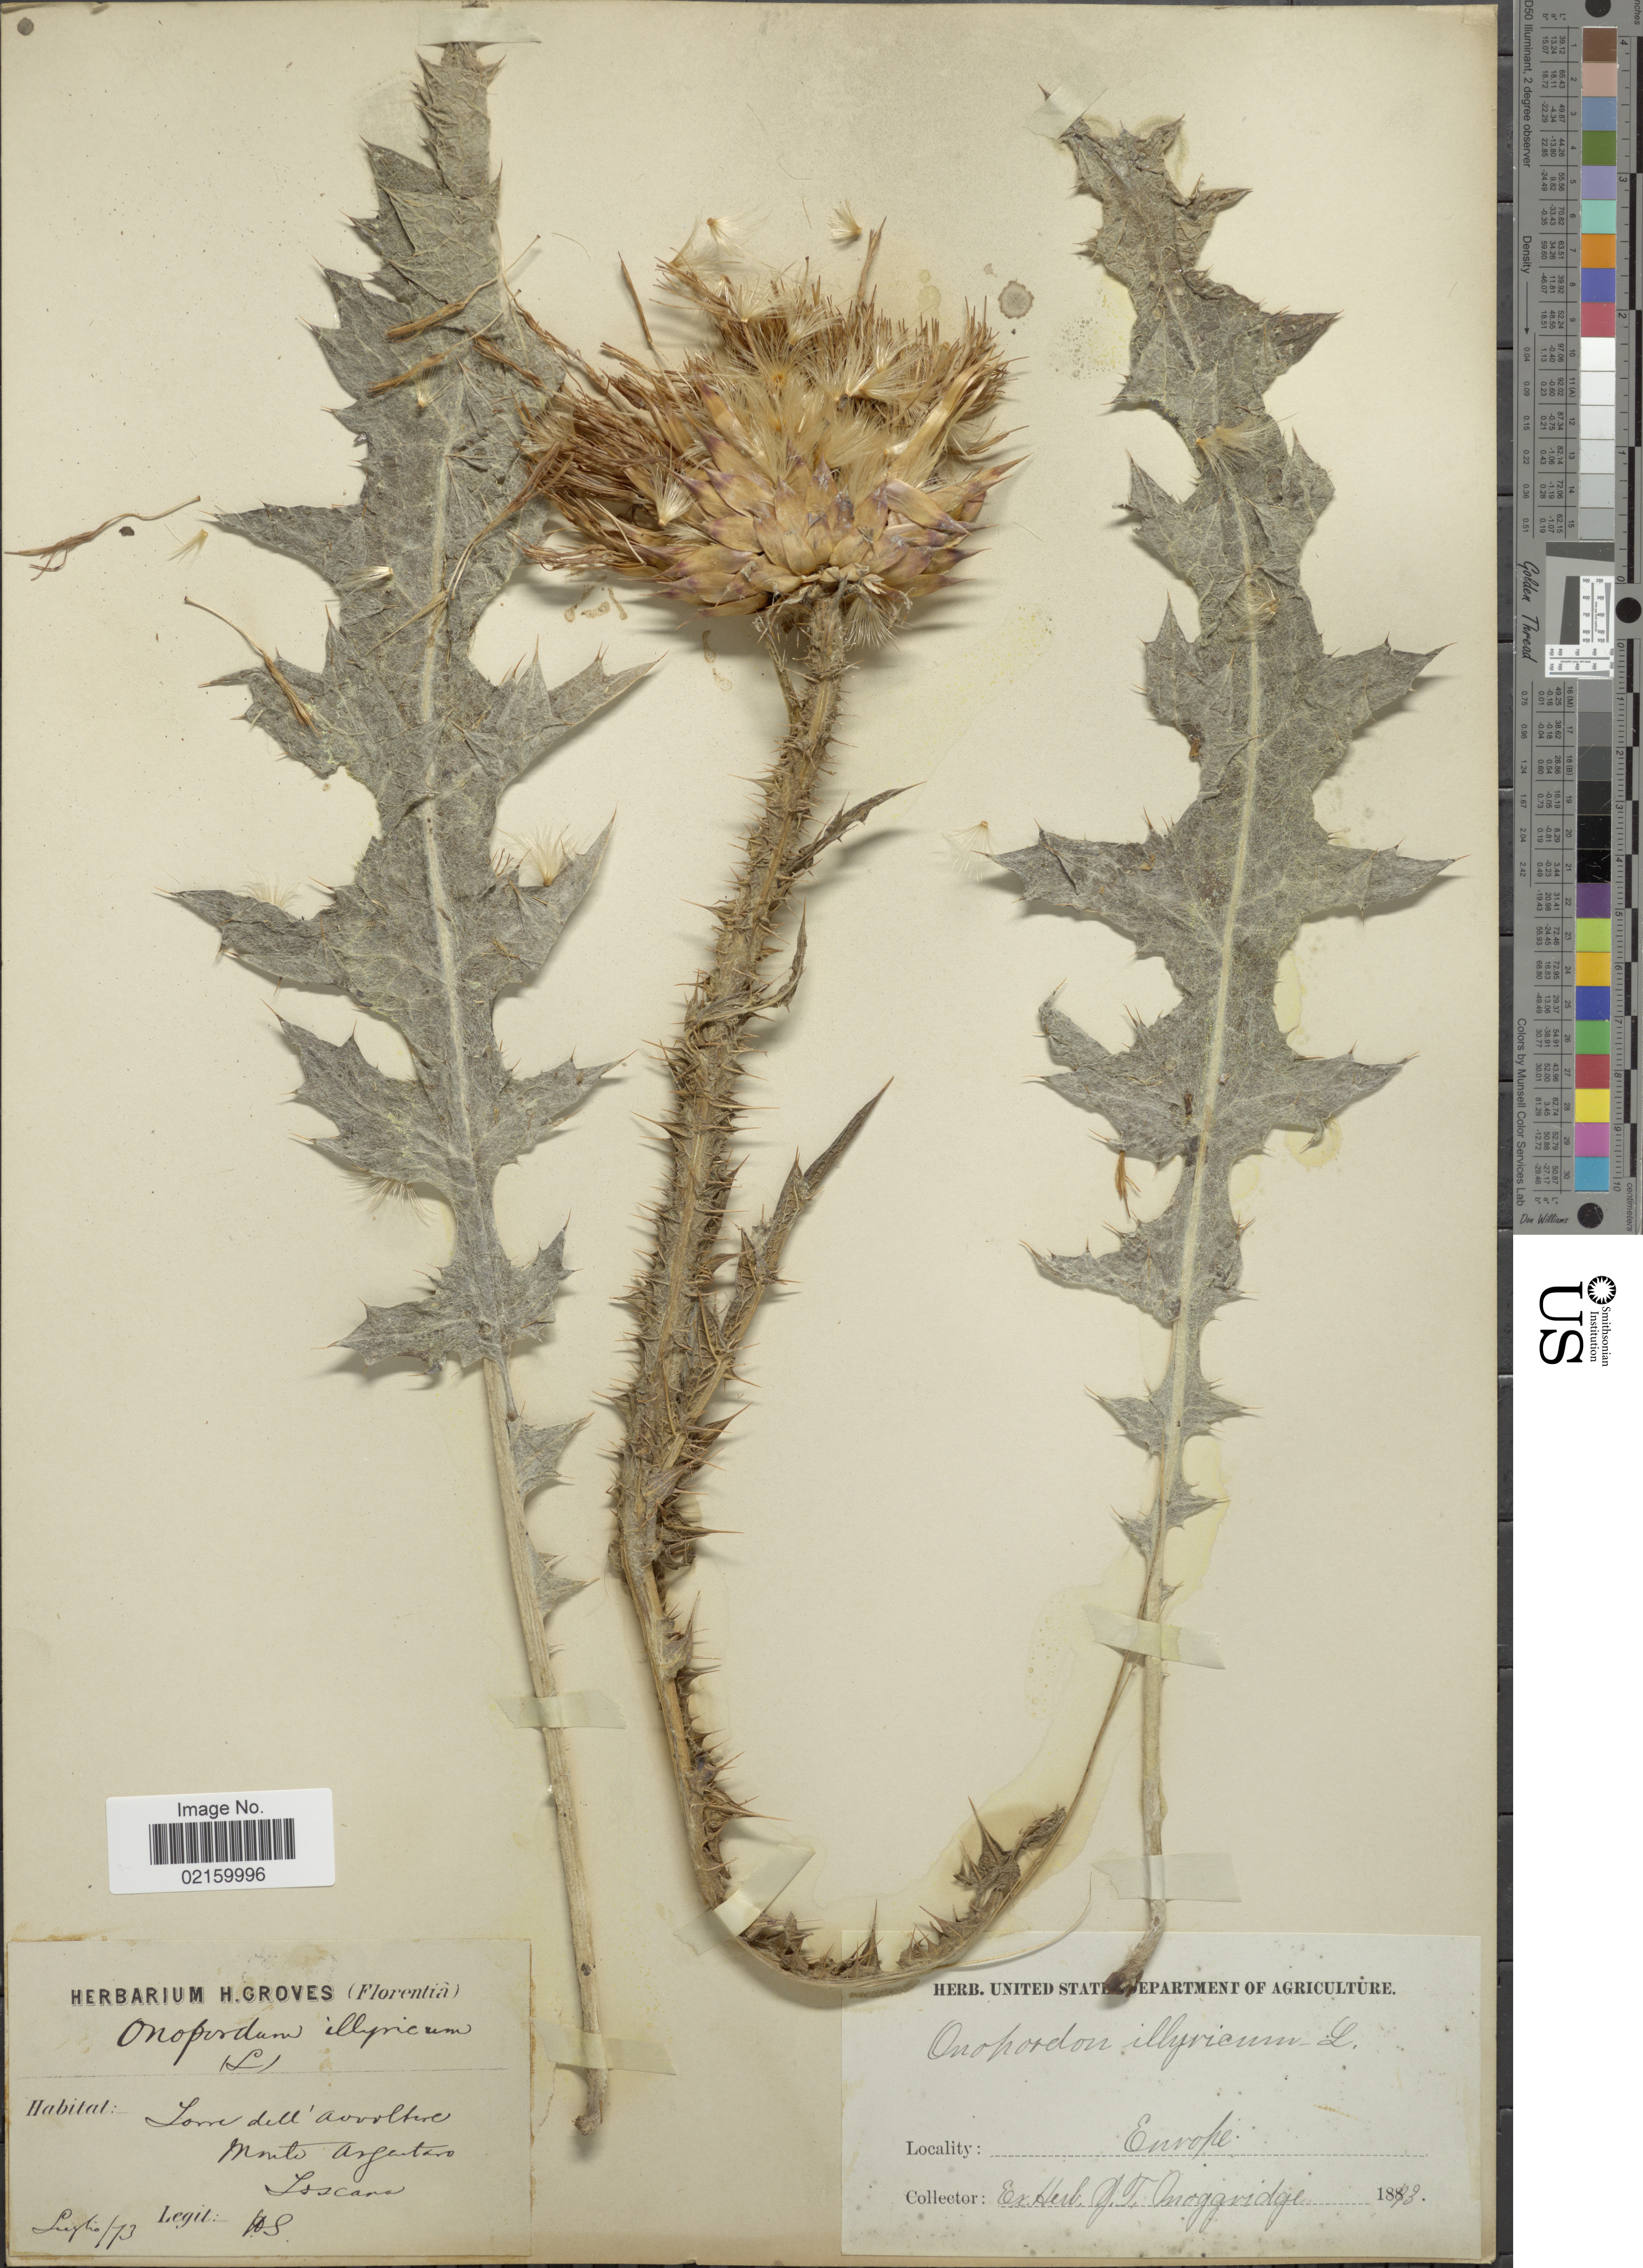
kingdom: Plantae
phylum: Tracheophyta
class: Magnoliopsida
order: Asterales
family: Asteraceae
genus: Onopordum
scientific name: Onopordum illyricum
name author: L.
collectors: H. Groves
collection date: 1873-07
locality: Europe, Lom dell' Avuoltere, Monte Asgantaro, Isscana [interpreted]